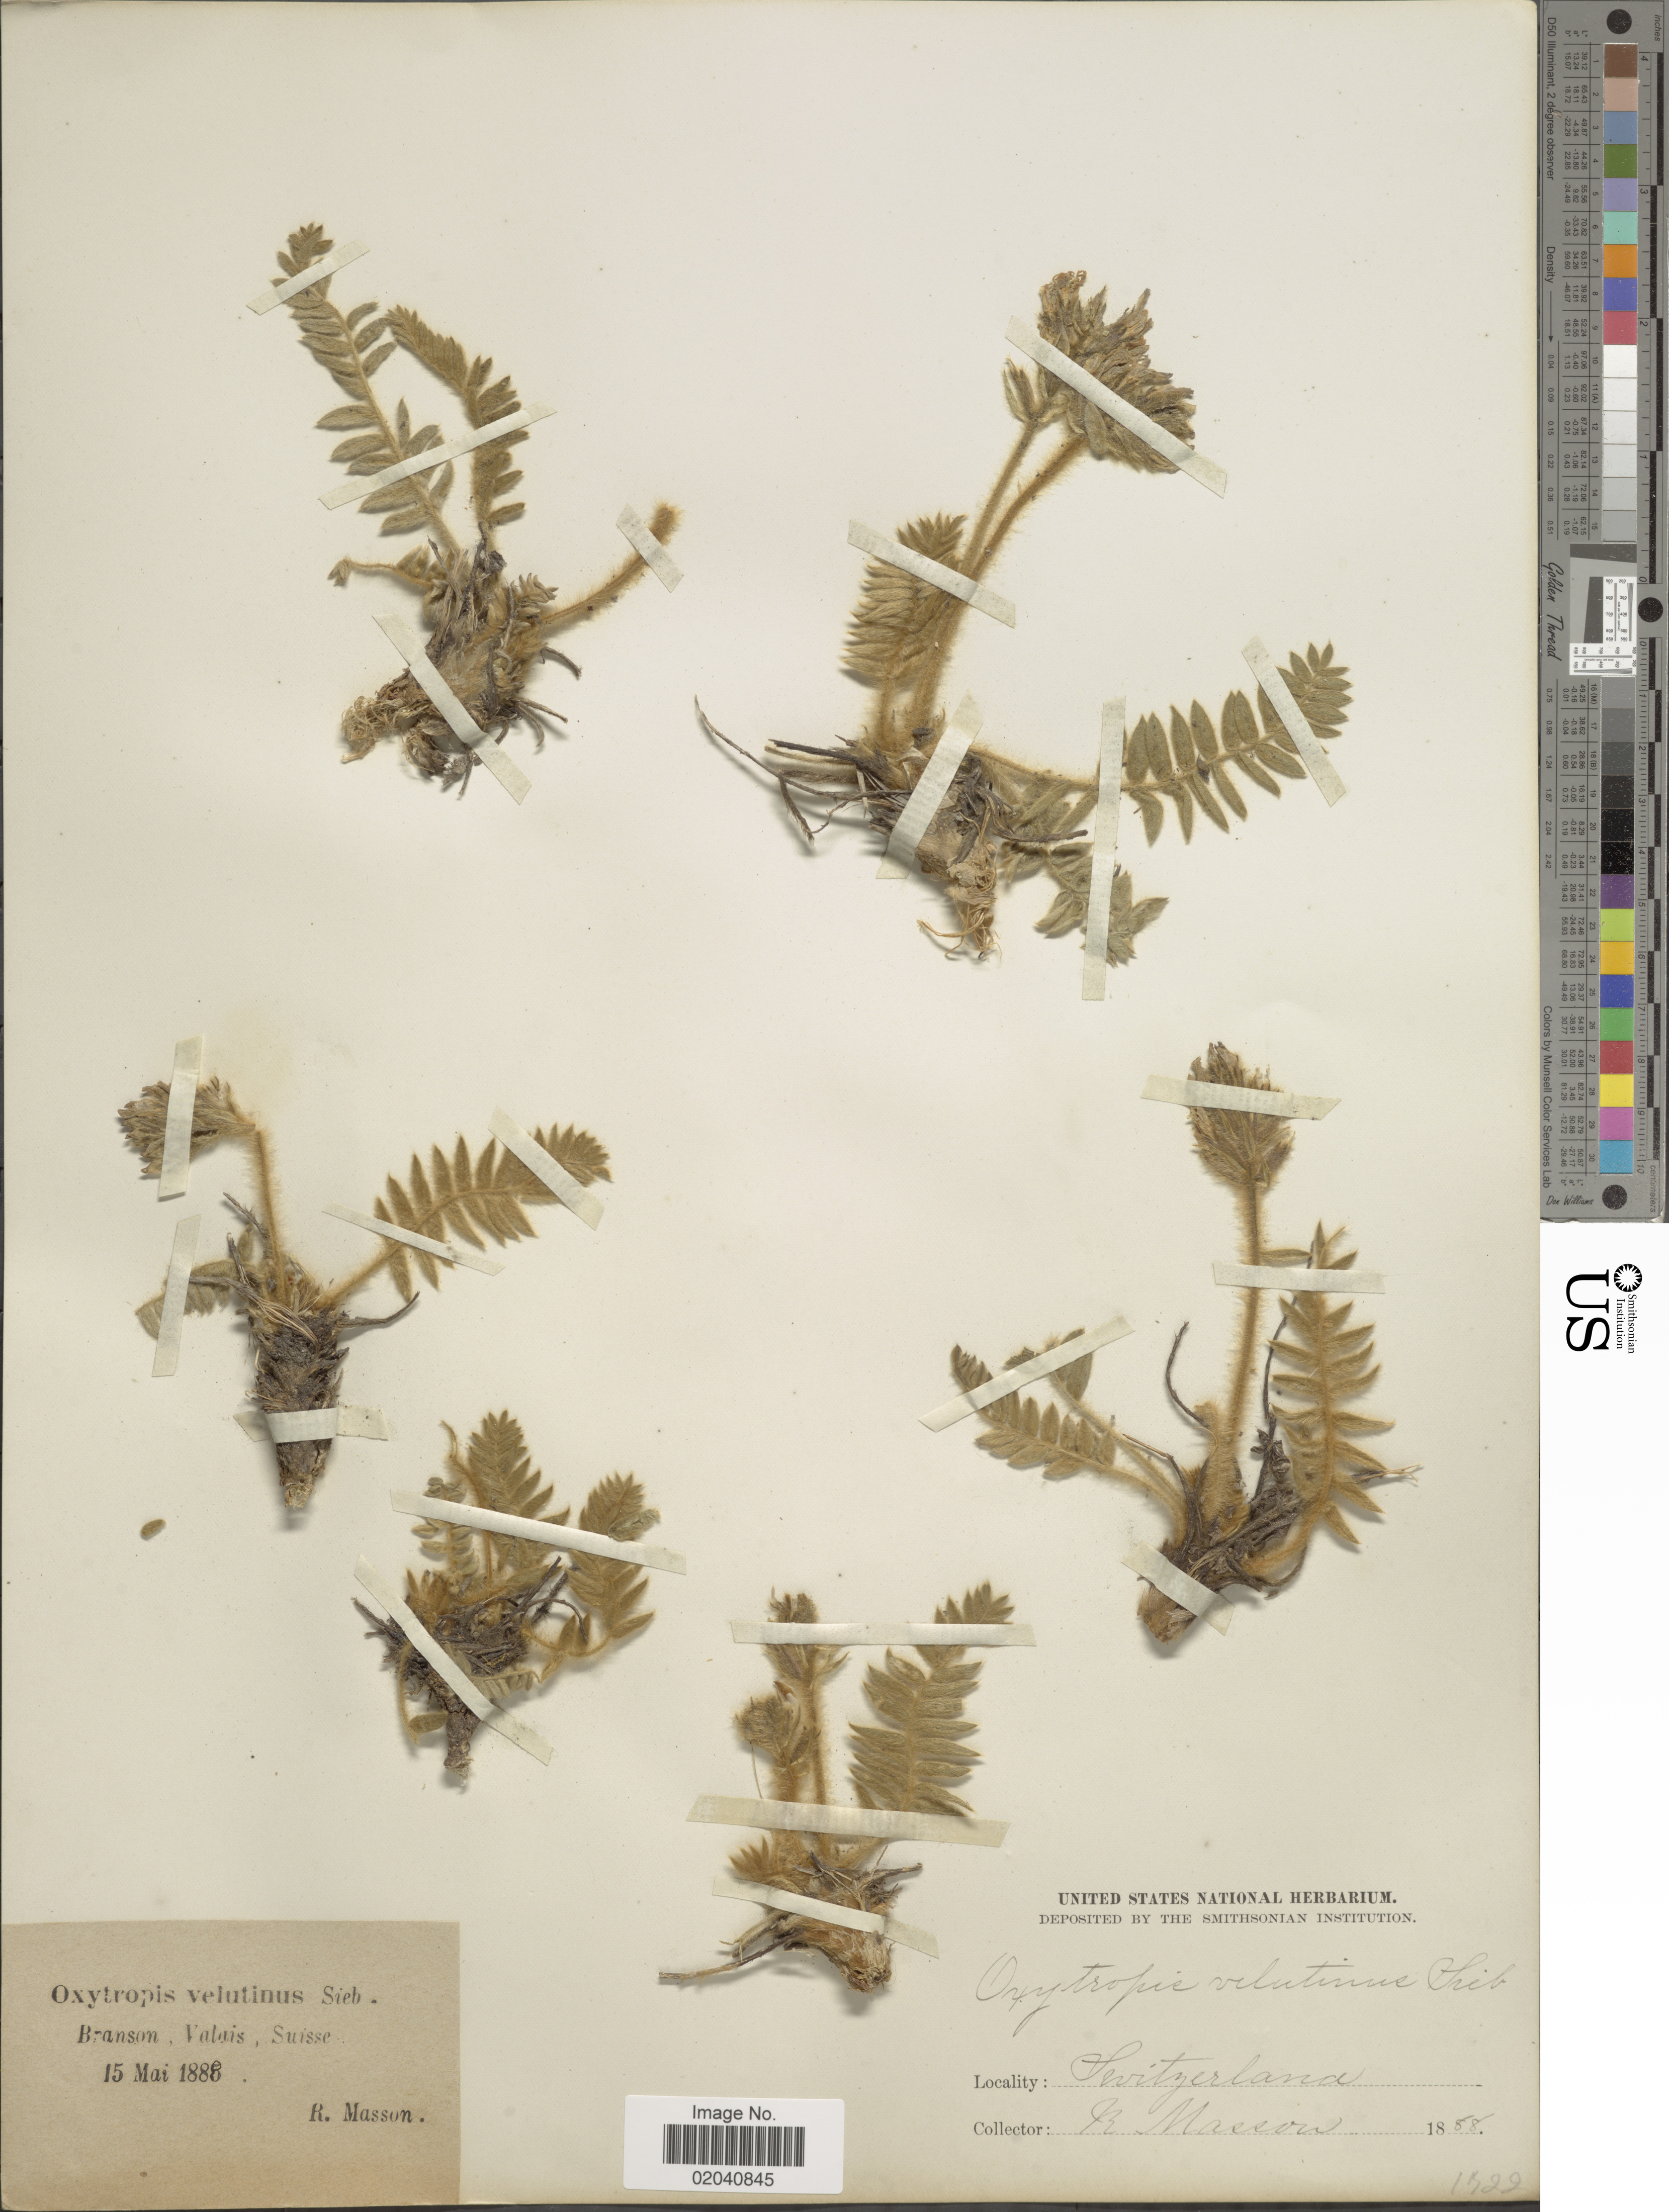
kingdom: Plantae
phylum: Tracheophyta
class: Magnoliopsida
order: Fabales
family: Fabaceae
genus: Oxytropis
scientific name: Oxytropis uralensis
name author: (L.) DC.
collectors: R. Masson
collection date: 1888-05-15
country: Switzerland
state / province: Valais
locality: Branson, Suisse